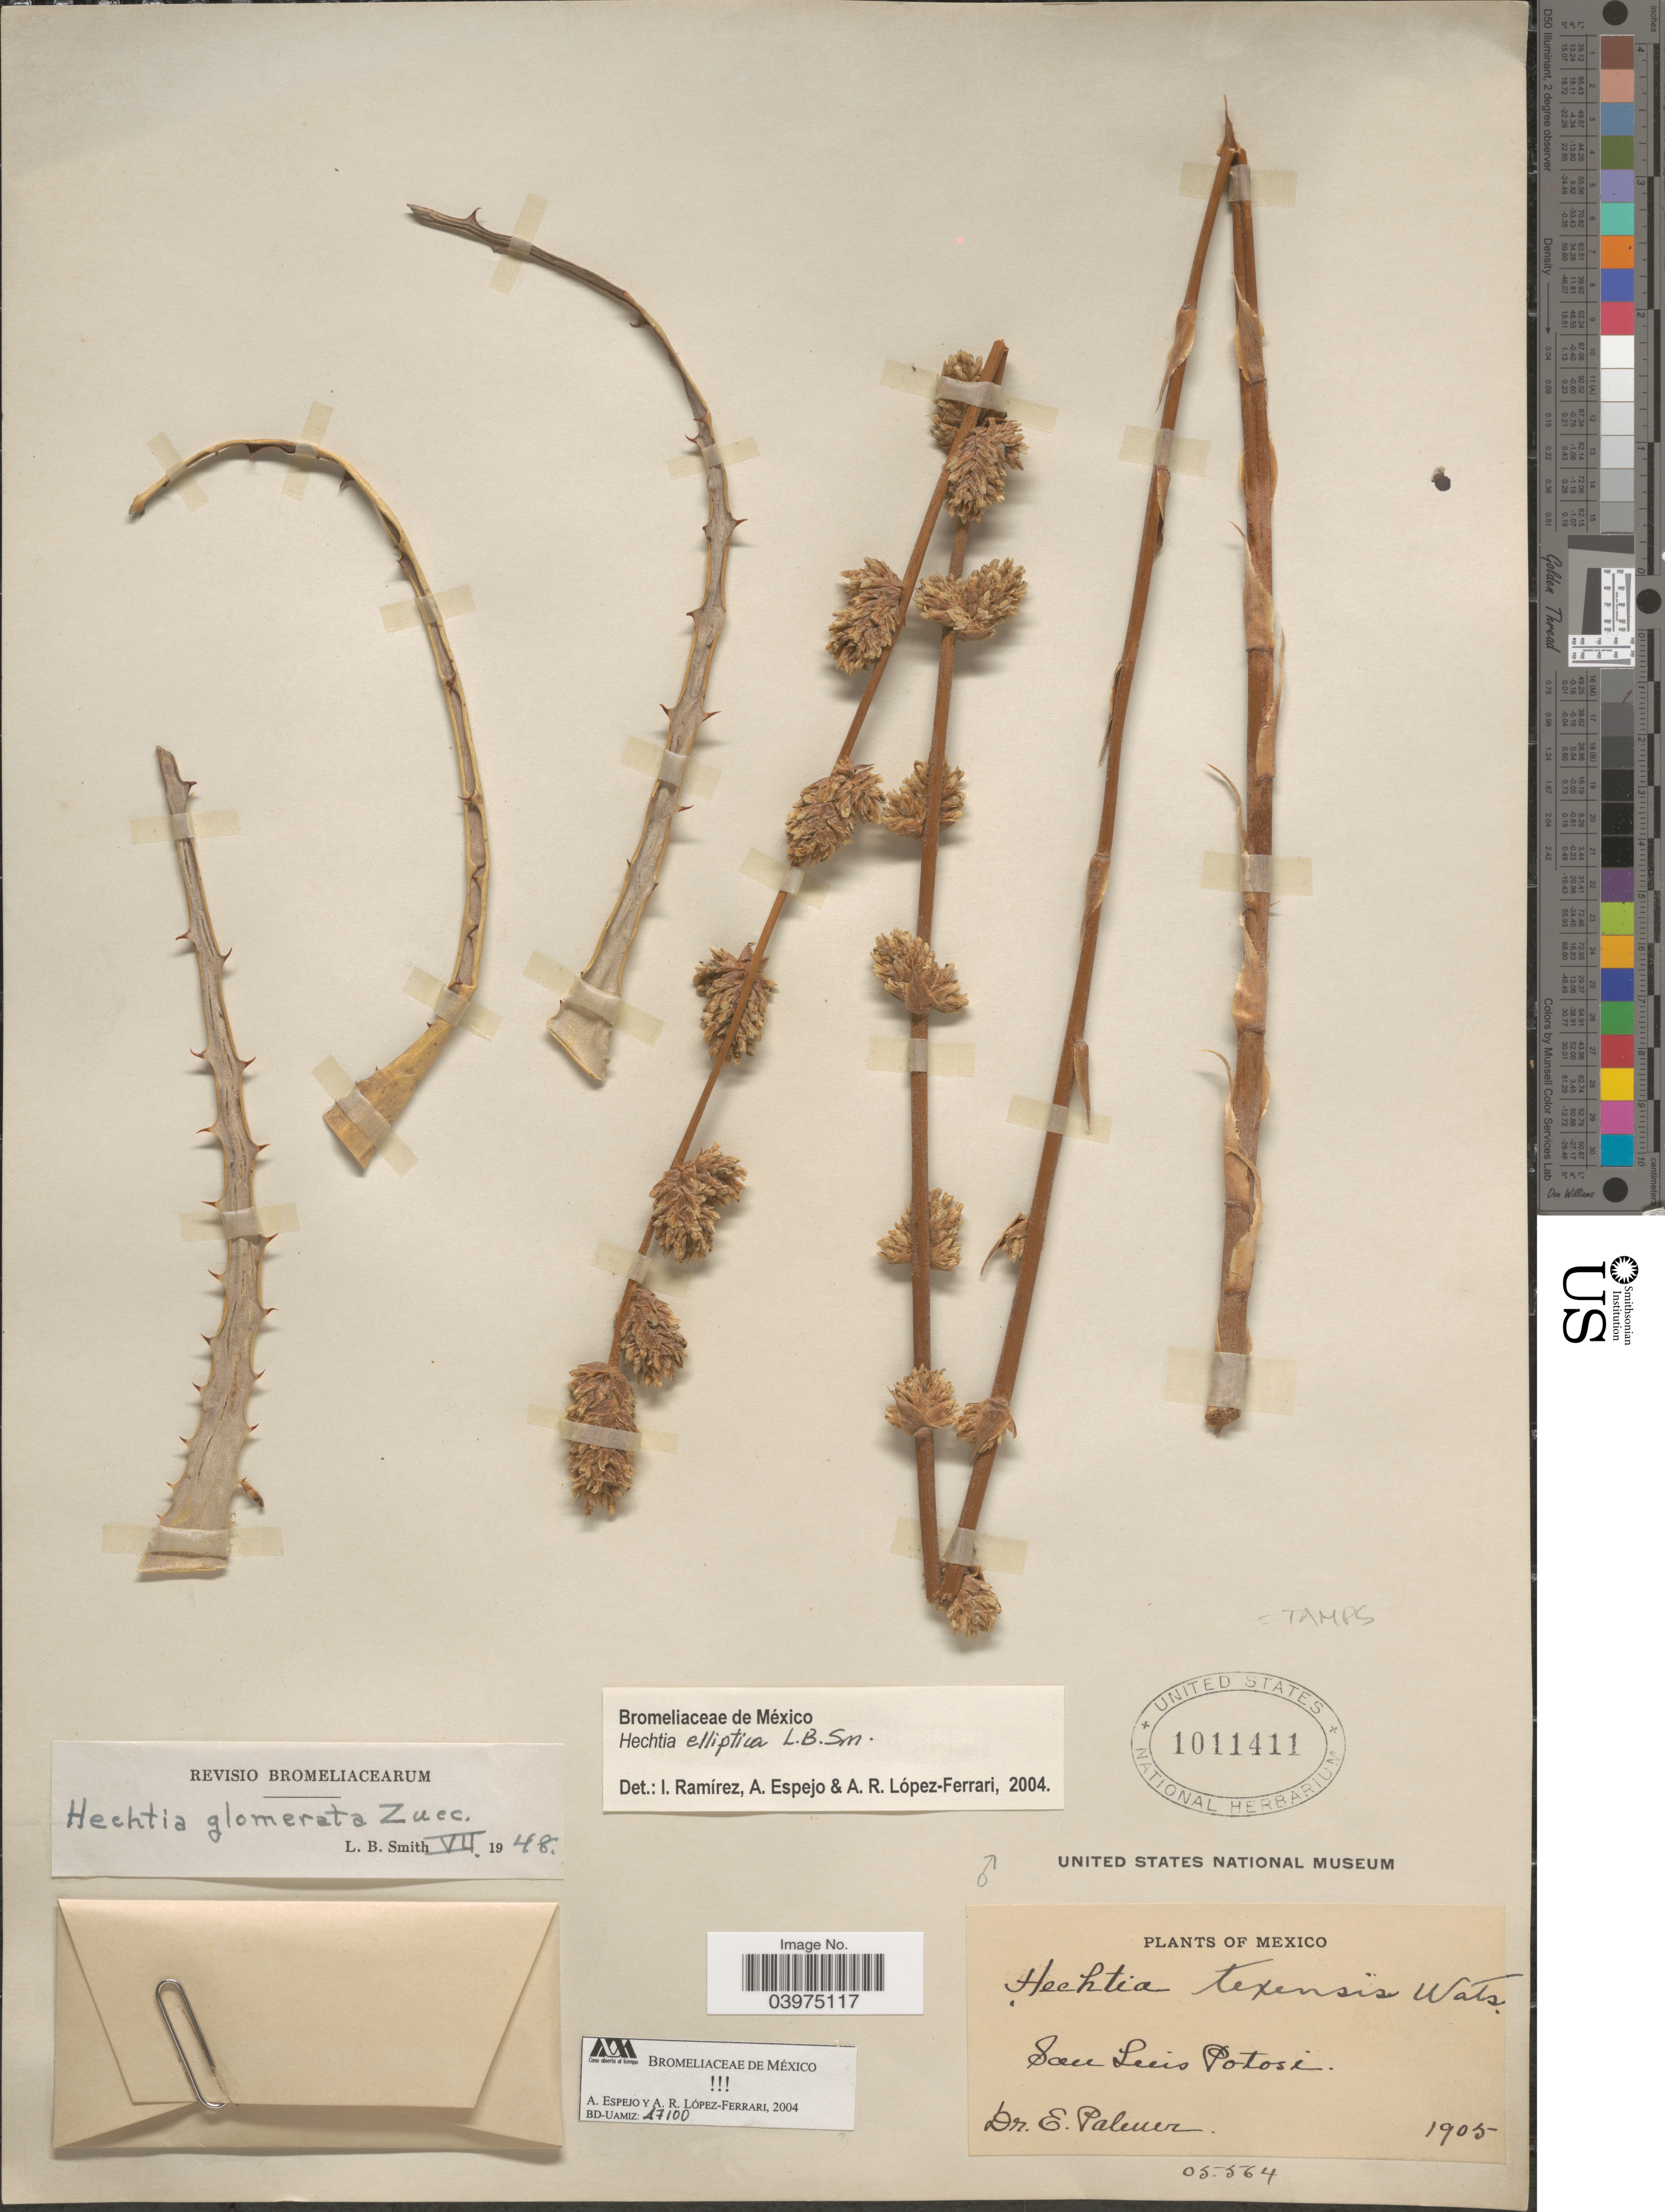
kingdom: Plantae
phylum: Tracheophyta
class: Liliopsida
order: Poales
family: Bromeliaceae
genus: Hechtia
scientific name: Hechtia elliptica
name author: L.B. Sm.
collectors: E. Palmer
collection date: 1905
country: Mexico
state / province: San Luis Potosí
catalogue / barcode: US 1011411